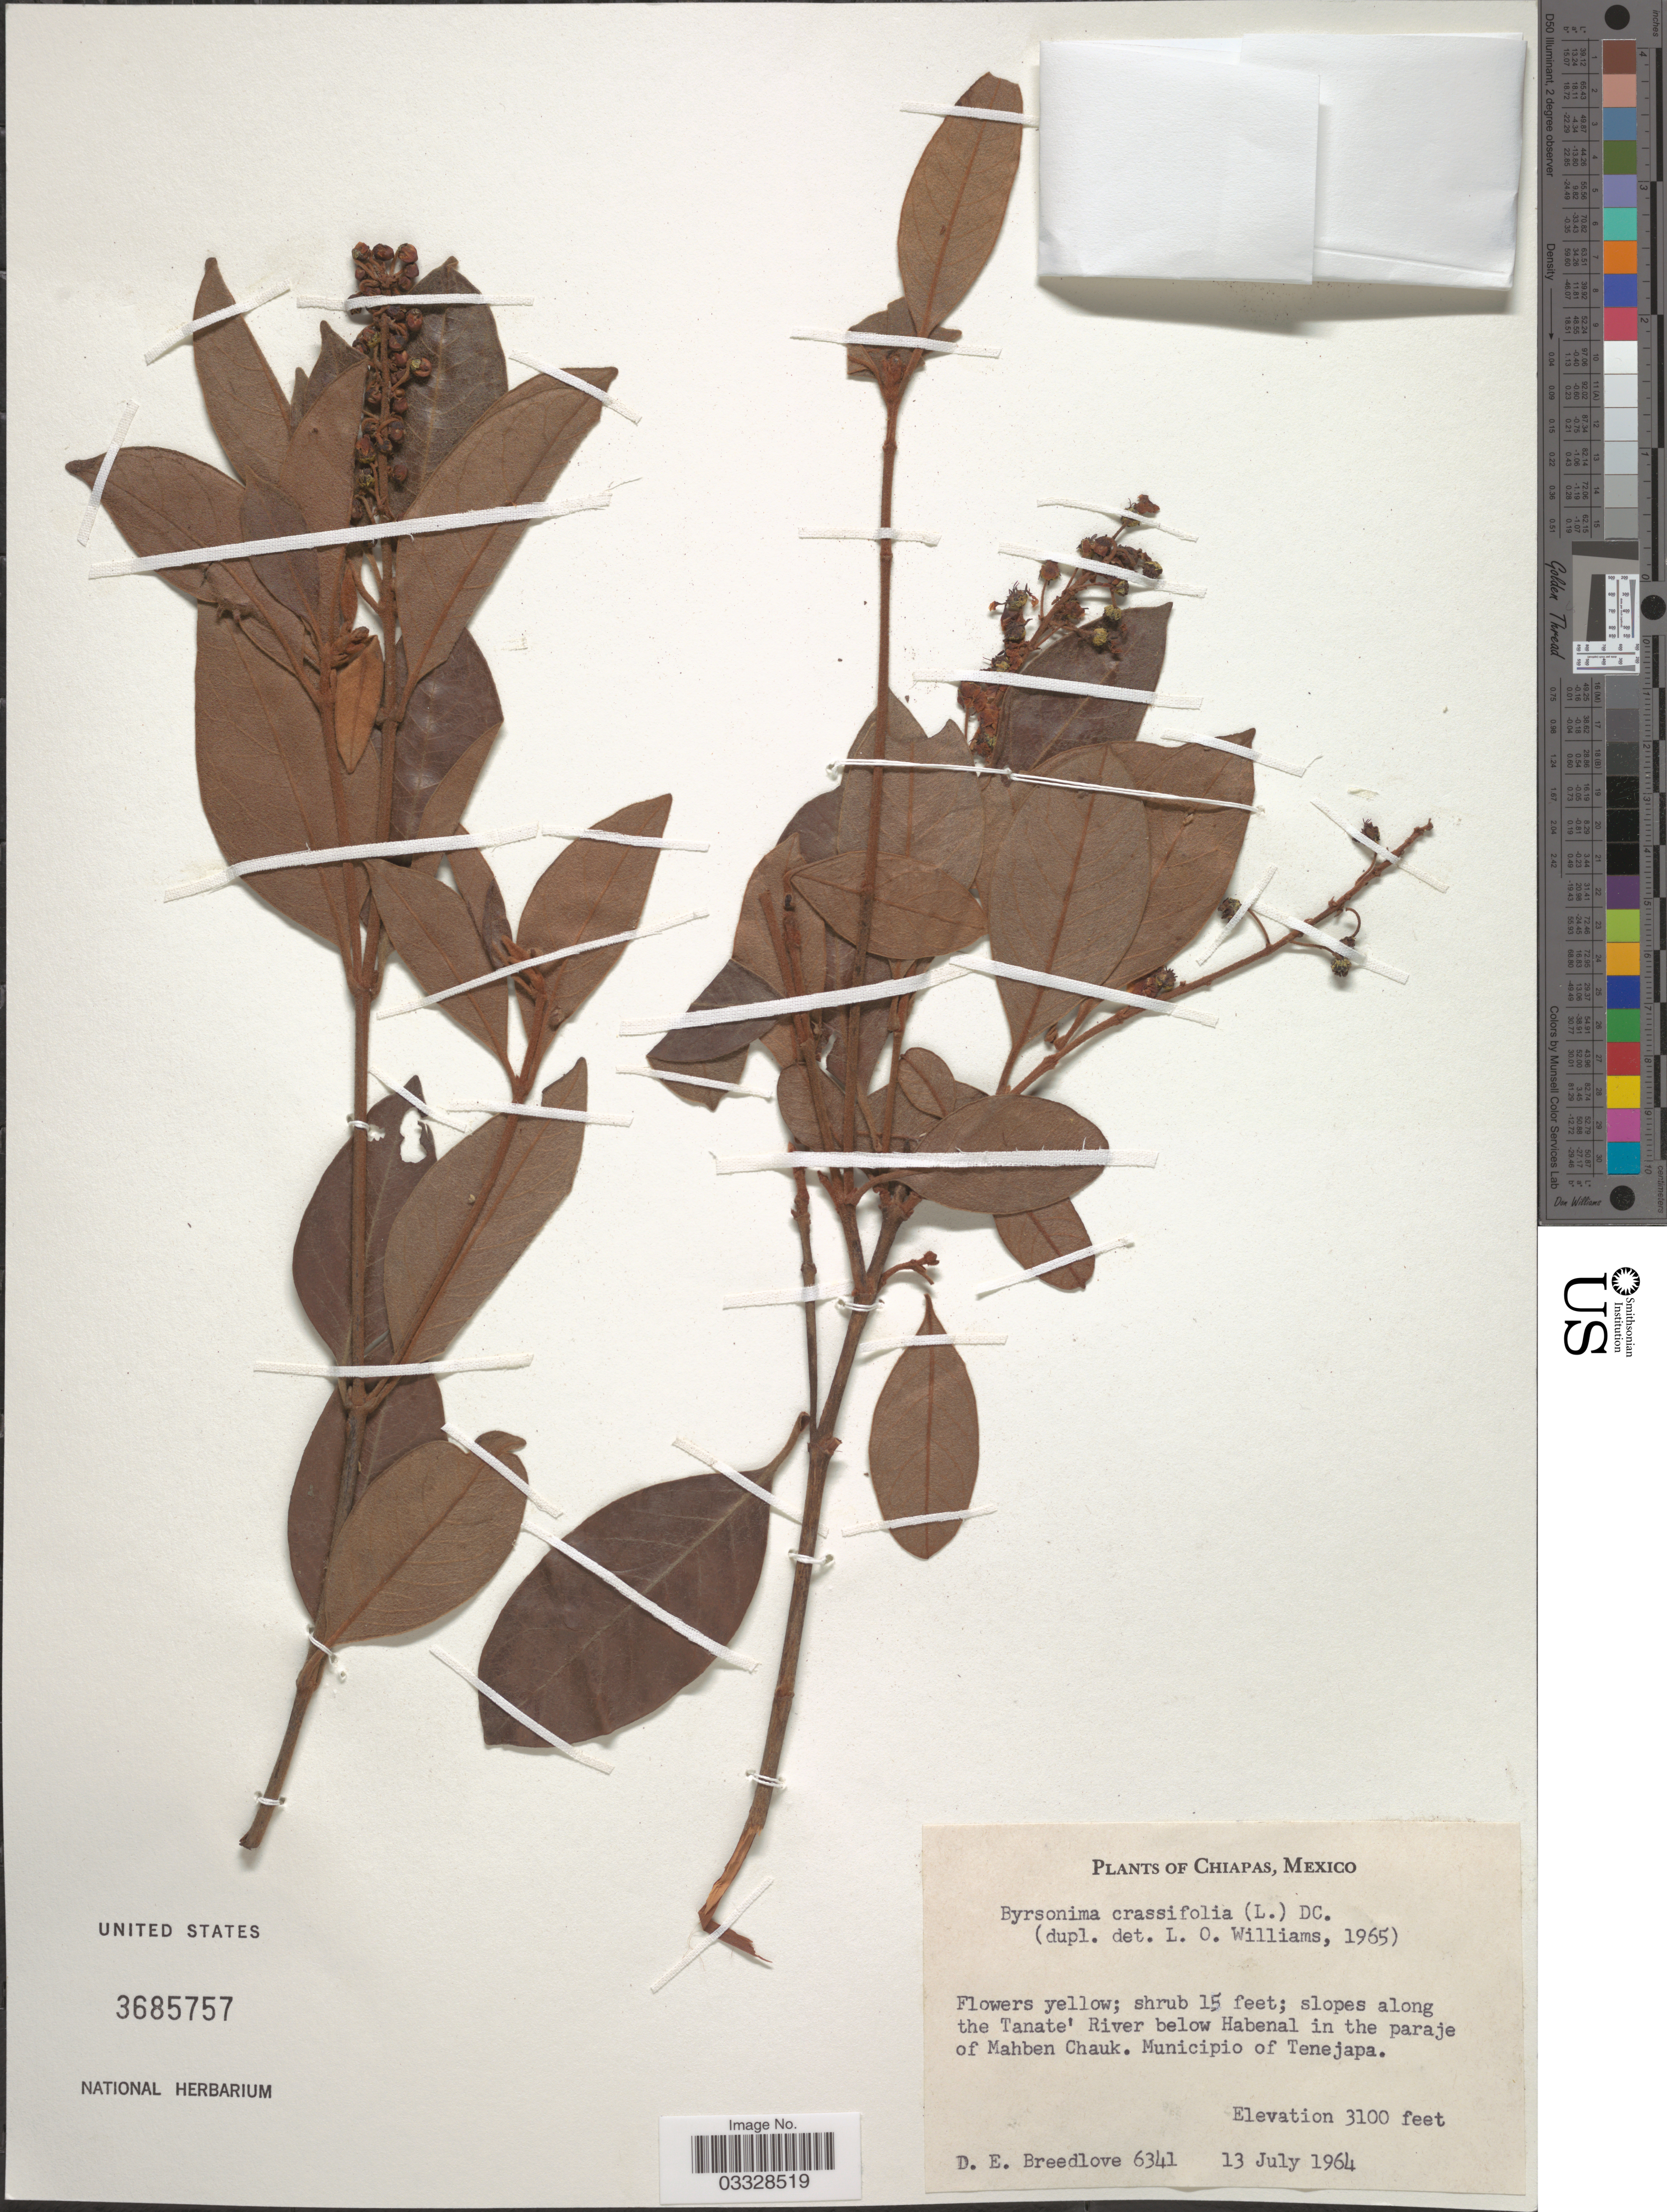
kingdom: Plantae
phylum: Tracheophyta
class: Magnoliopsida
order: Malpighiales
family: Malpighiaceae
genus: Byrsonima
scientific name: Byrsonima crassifolia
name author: (L.) Kunth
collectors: D. E. Breedlove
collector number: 6341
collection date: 1964-07-13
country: Mexico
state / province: Chiapas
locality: Slopes along the Tanate' River below Habenal in the paraje of Mahben Chauk. Municipio of Tenejapa.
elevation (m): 945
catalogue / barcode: US 3685757